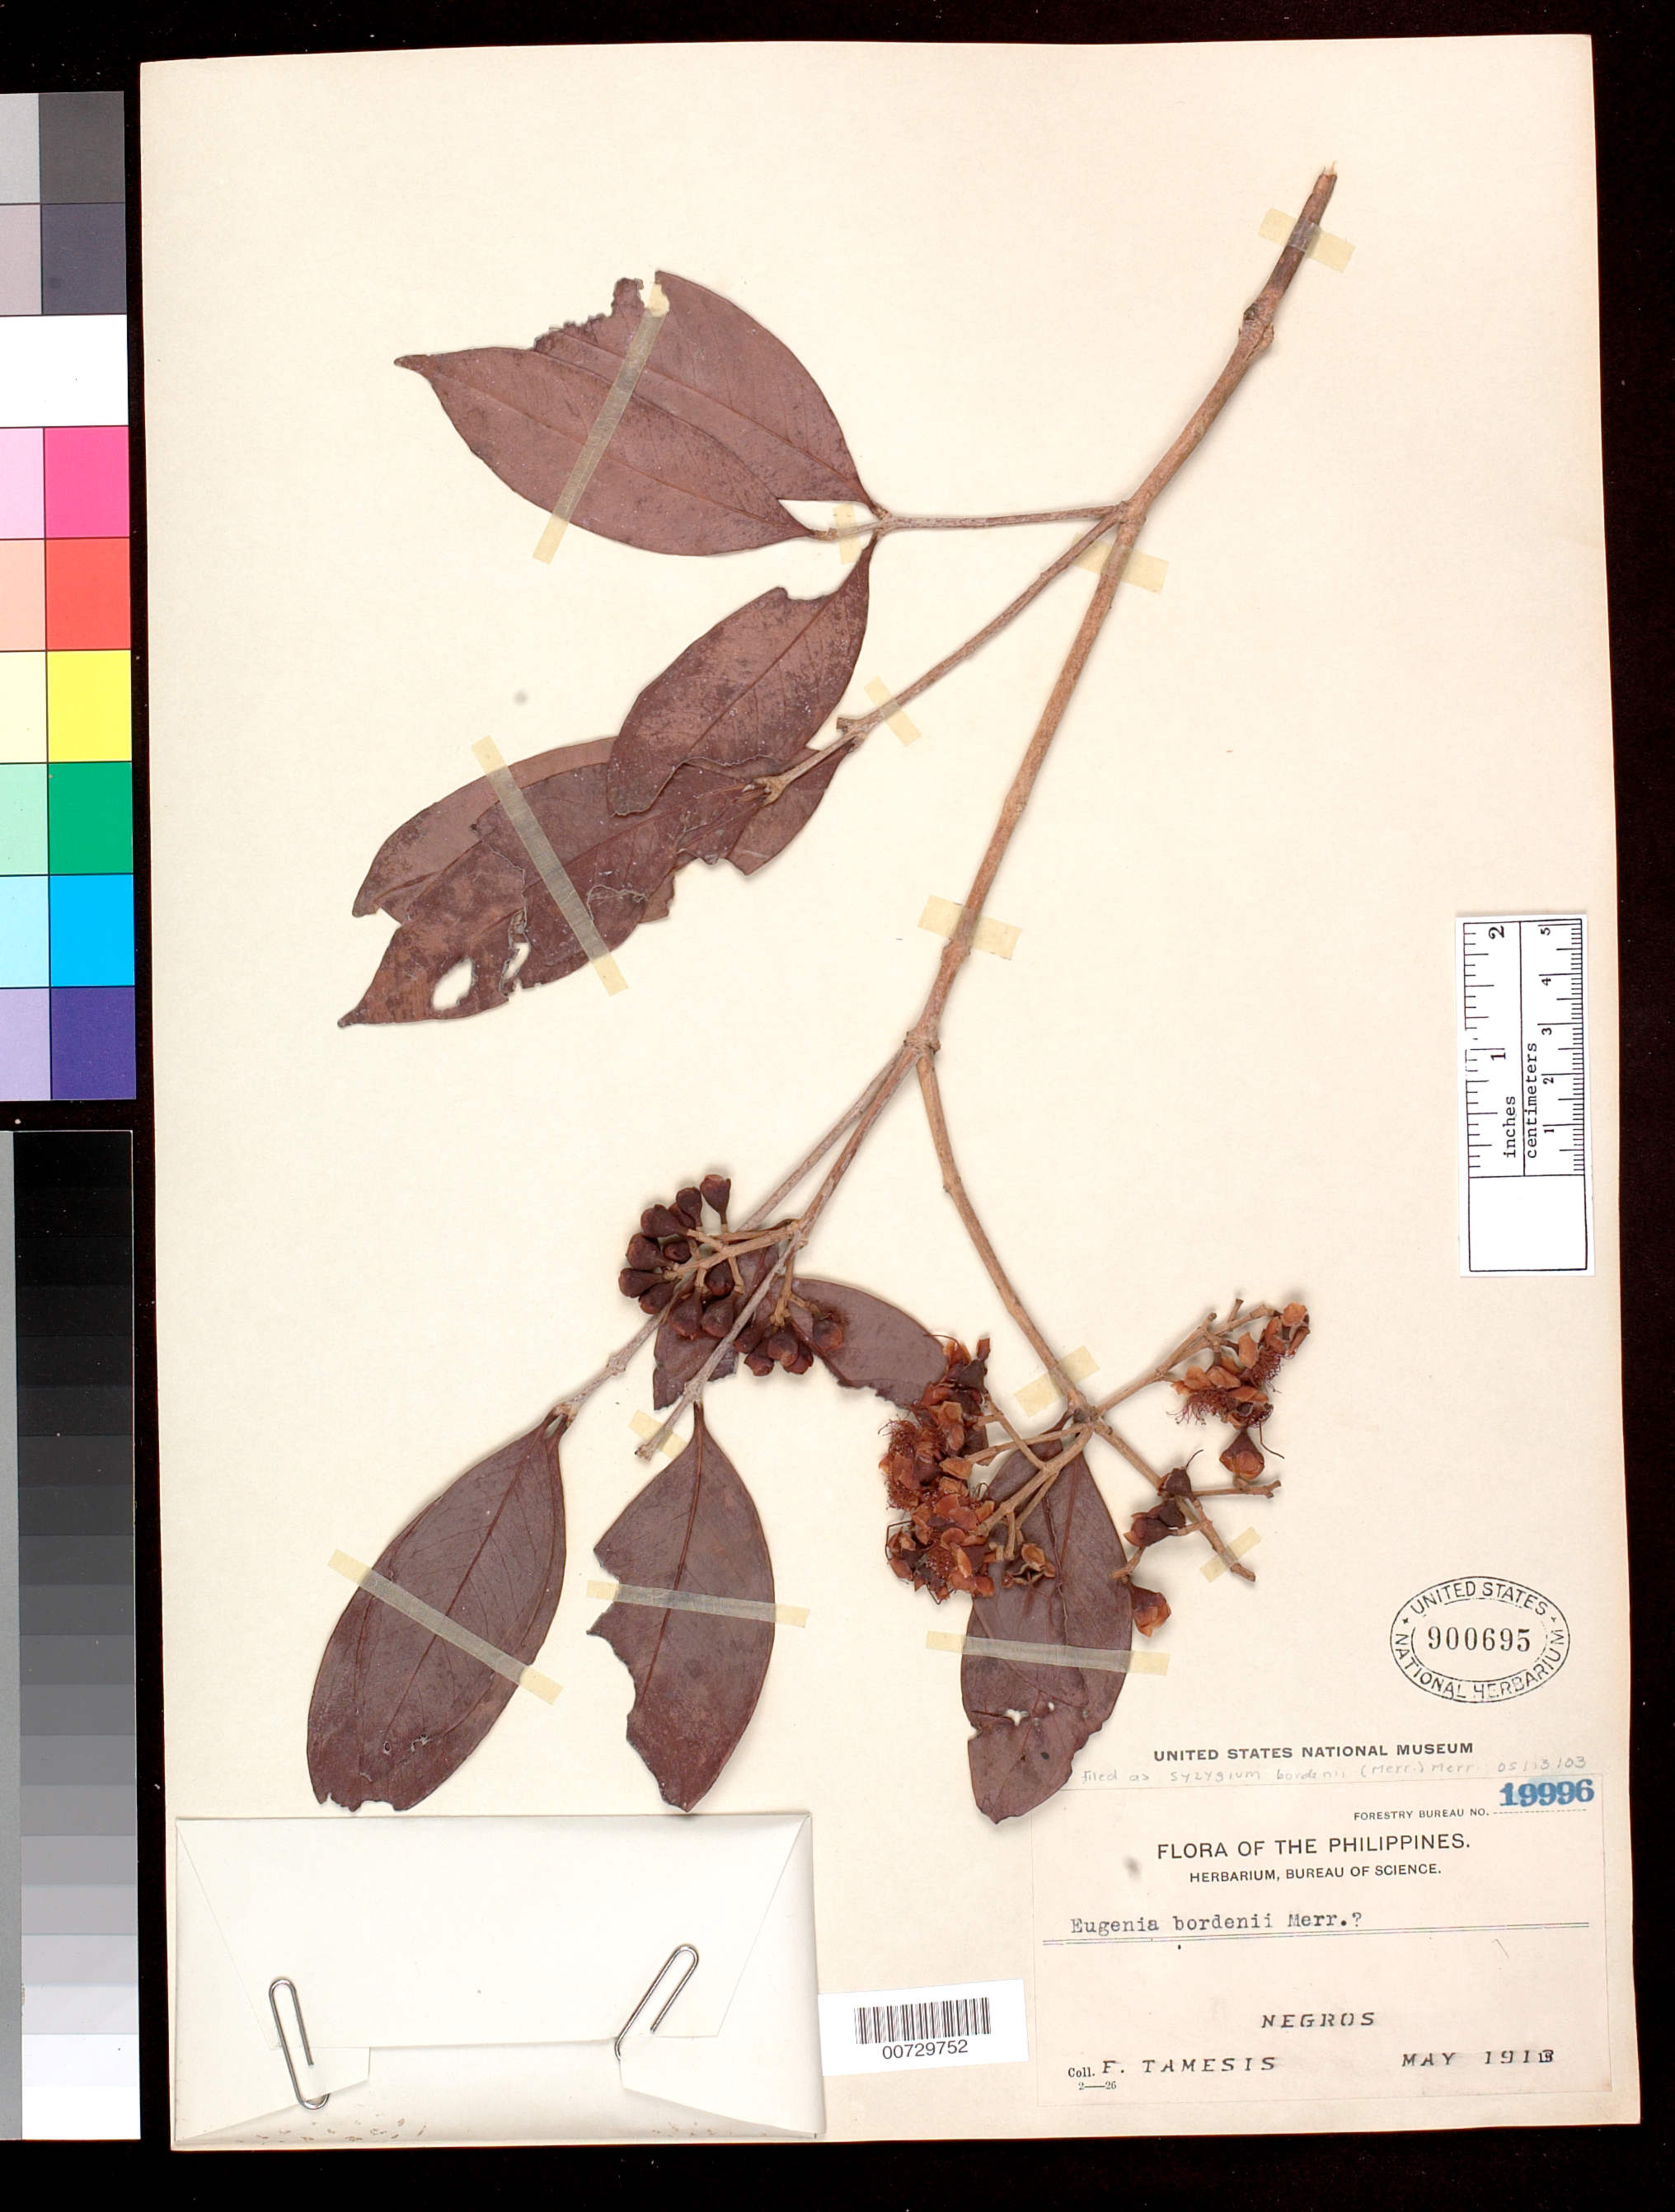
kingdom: Plantae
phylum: Tracheophyta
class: Magnoliopsida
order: Myrtales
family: Myrtaceae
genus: Syzygium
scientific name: Syzygium bordenii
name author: (Merr.) Merr.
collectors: F. Tamesis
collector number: For. Bur. 19996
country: Philippines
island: Negros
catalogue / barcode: US 900695